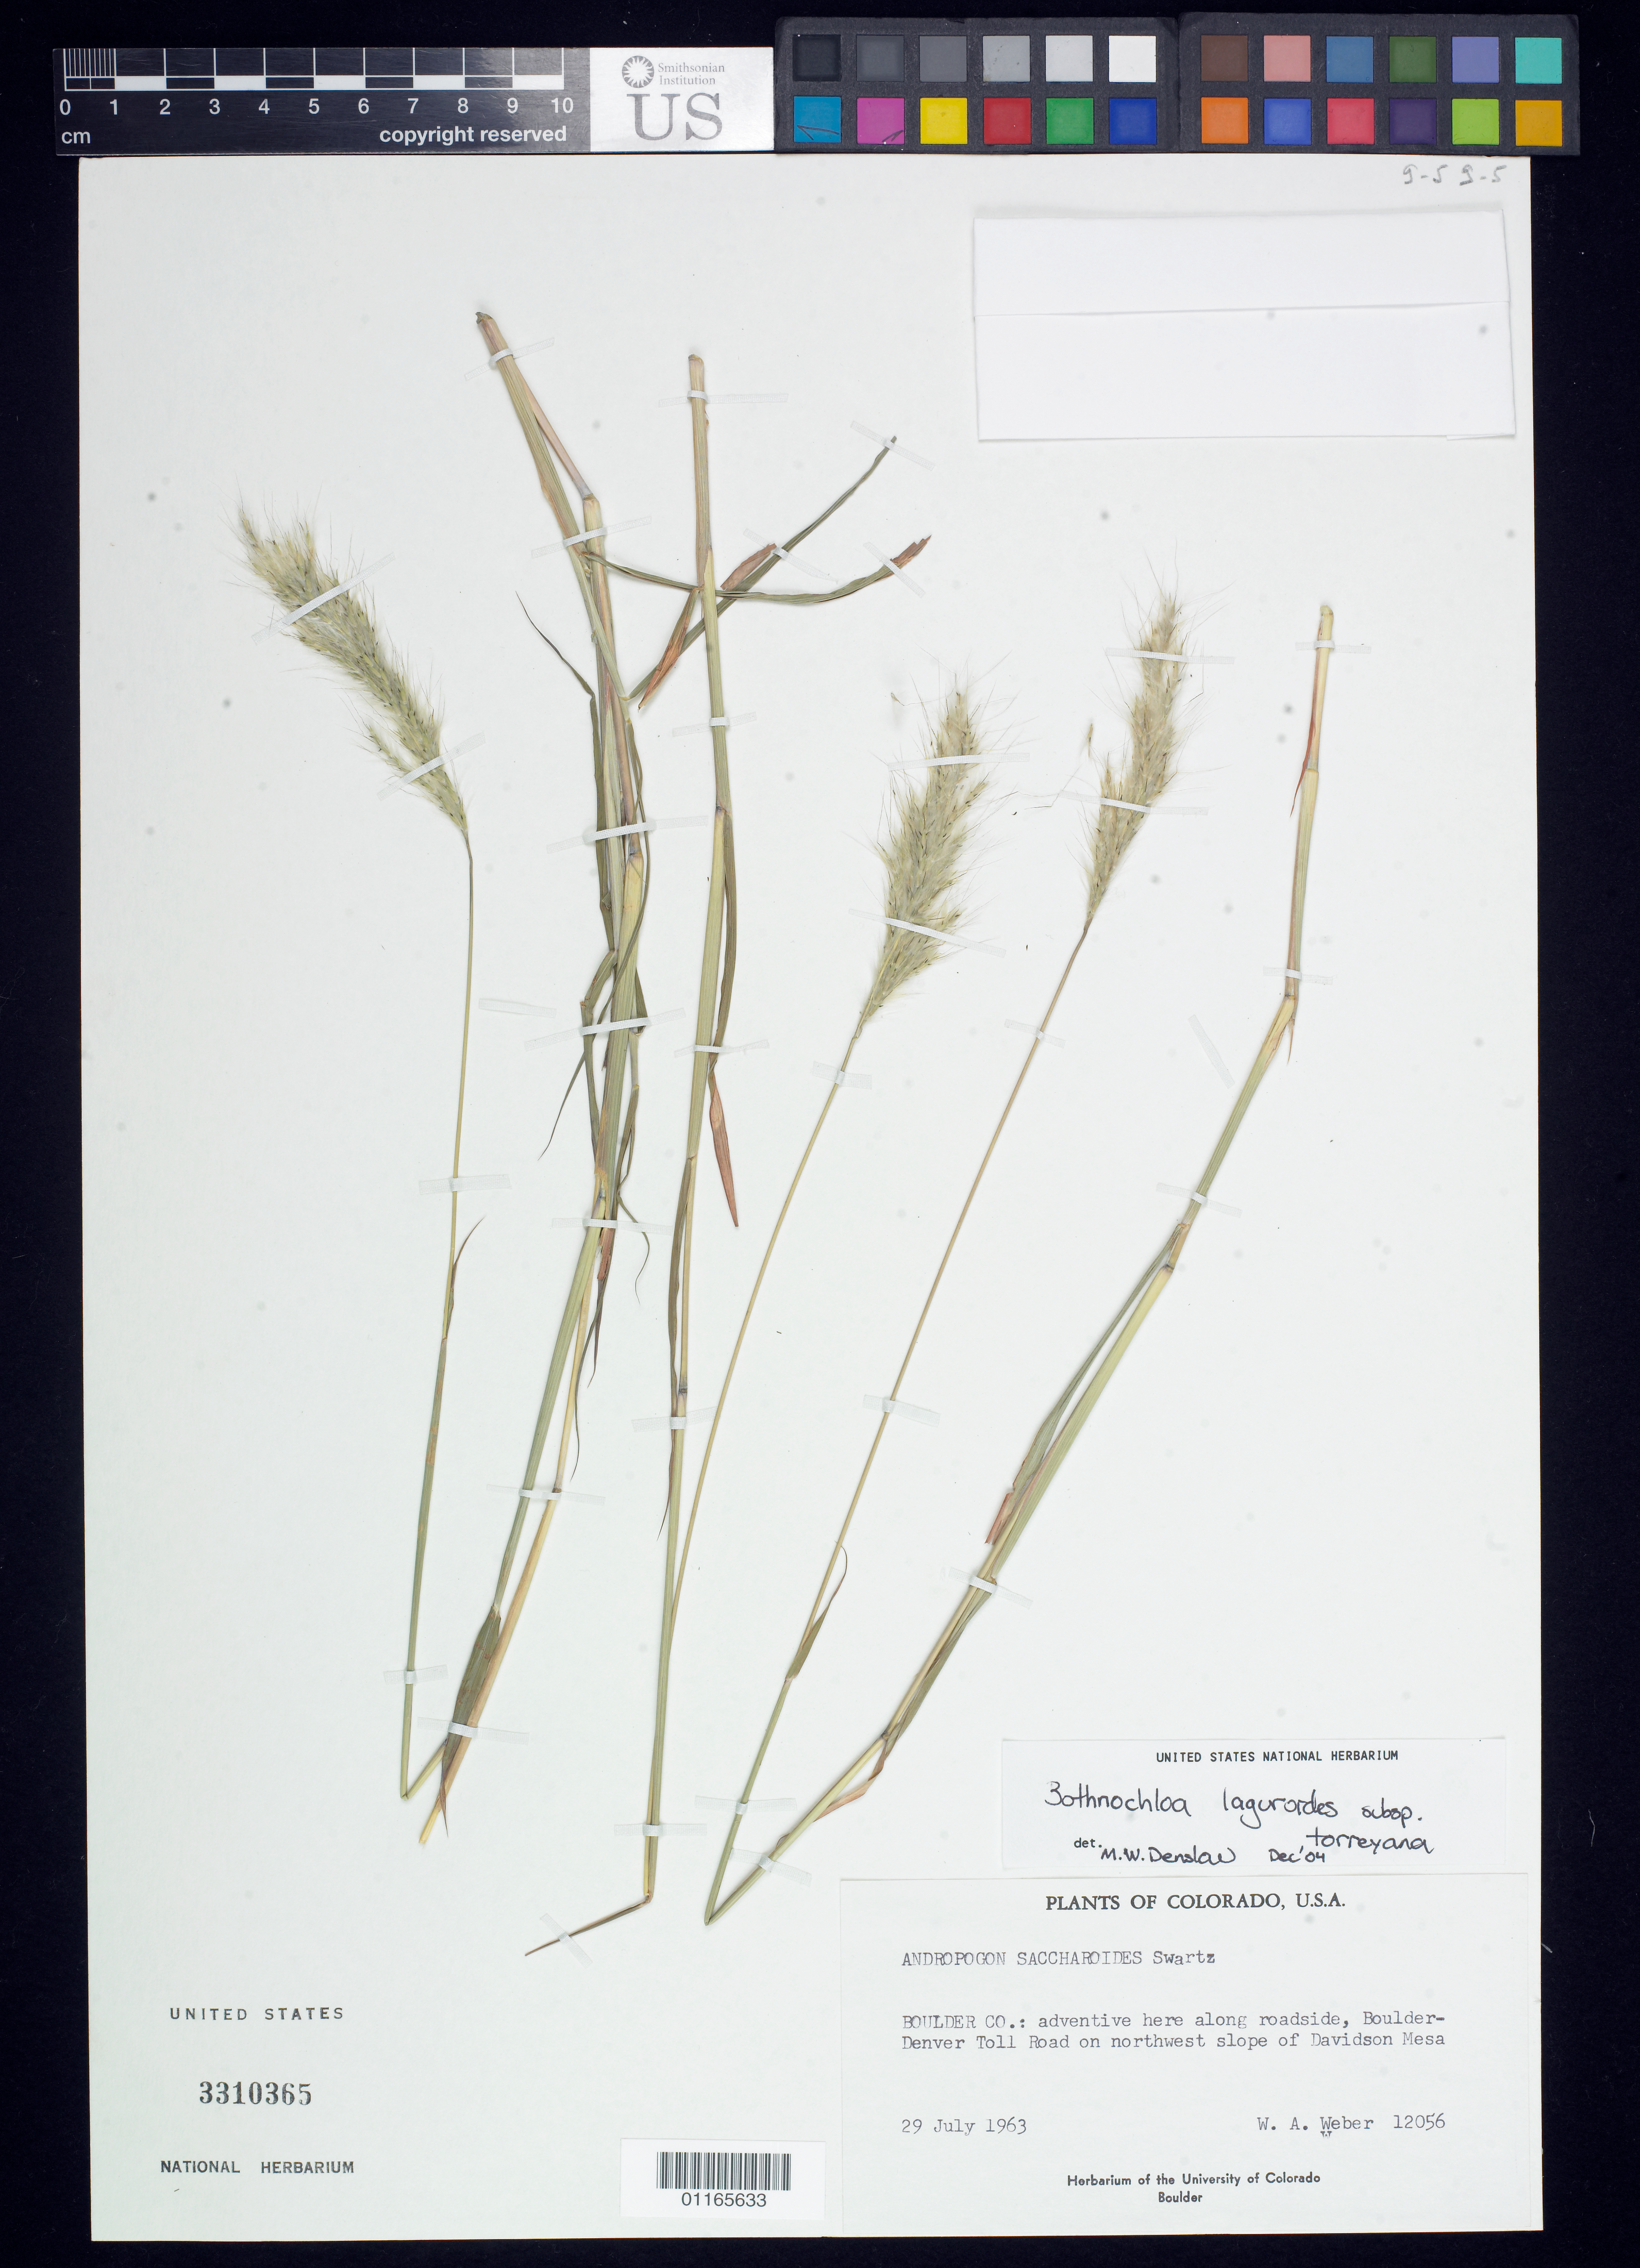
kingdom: Plantae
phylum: Tracheophyta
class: Liliopsida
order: Poales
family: Poaceae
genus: Bothriochloa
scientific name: Bothriochloa laguroides subsp. torreyana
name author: (Steud.) Allred & Gould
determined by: Denslae, M. W.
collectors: W. A. Weber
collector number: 12056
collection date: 1963-07-29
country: United States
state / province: Colorado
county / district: Boulder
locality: Adventive here along roadside, Boulder-Denver Toll Road on northwest slope of Davidson Mesa.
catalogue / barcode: US 3310365